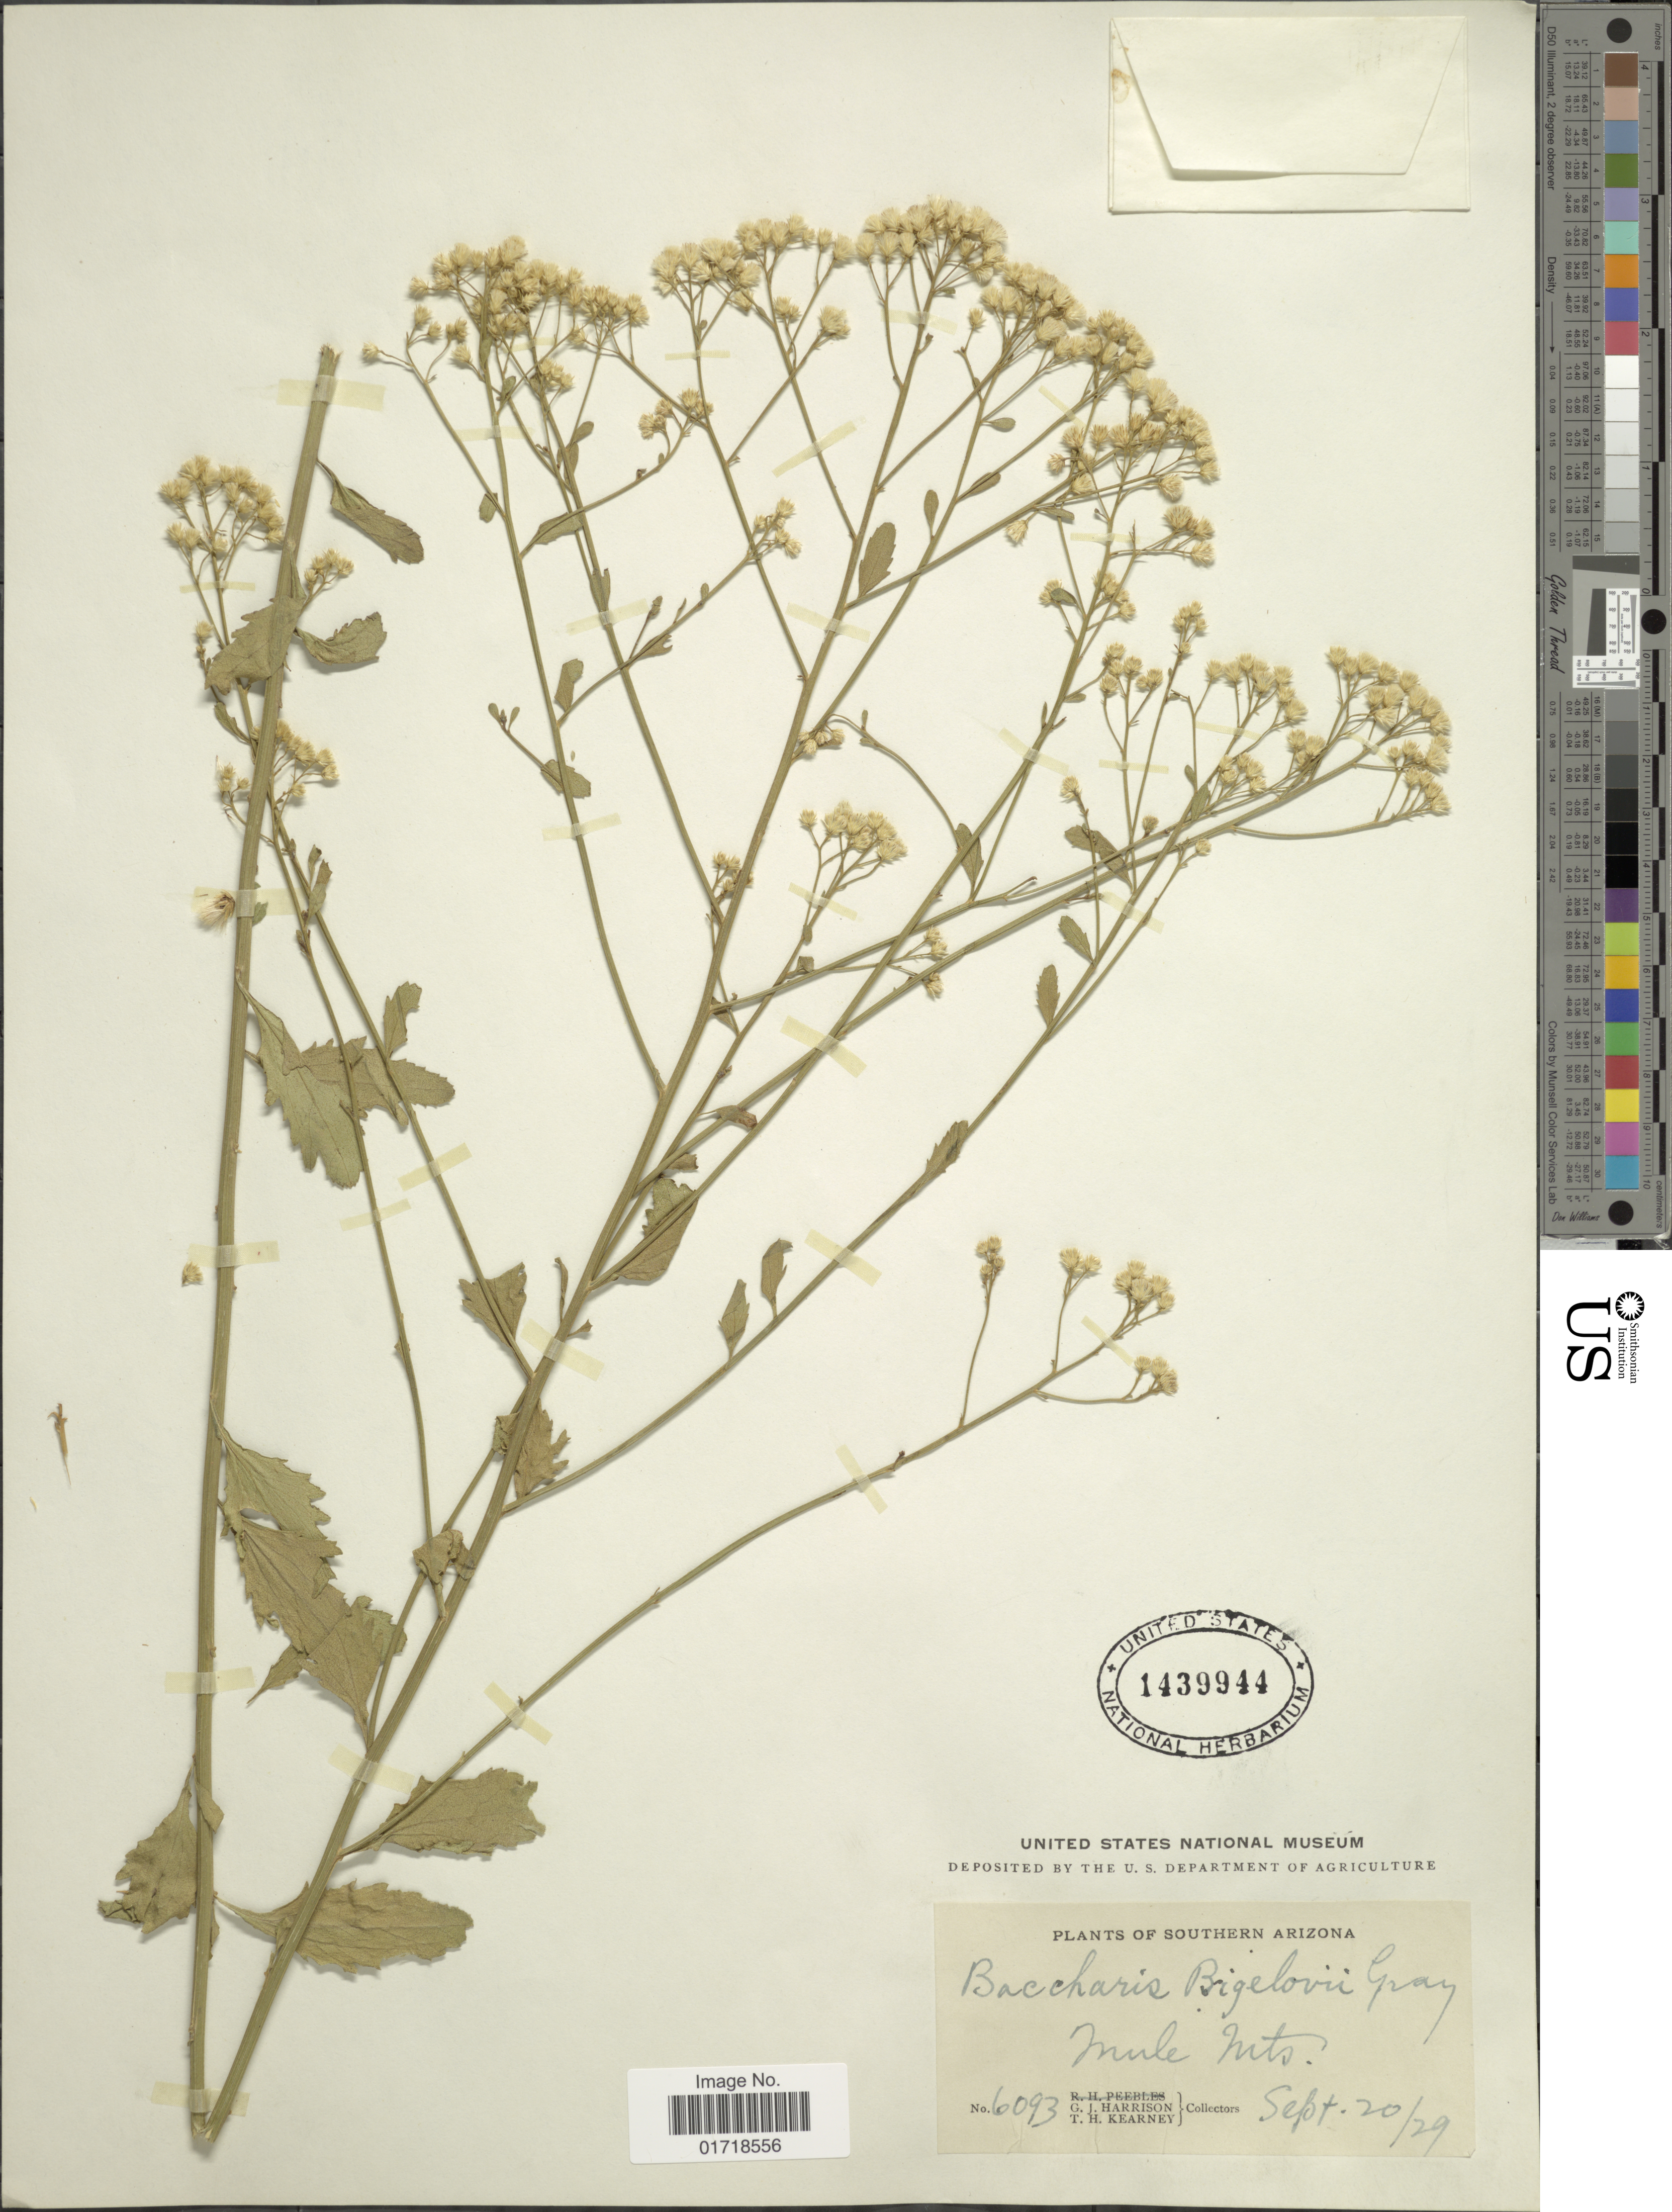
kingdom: Plantae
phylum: Tracheophyta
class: Magnoliopsida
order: Asterales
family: Asteraceae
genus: Baccharis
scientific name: Baccharis bigelovii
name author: A. Gray in Torr.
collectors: G. J. Harrison & T. H. Kearney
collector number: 6093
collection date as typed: Transcribed d/m/y: 20/9/29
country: United States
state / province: Arizona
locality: Southern Arizona, Mule mts.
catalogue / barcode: US 1439944